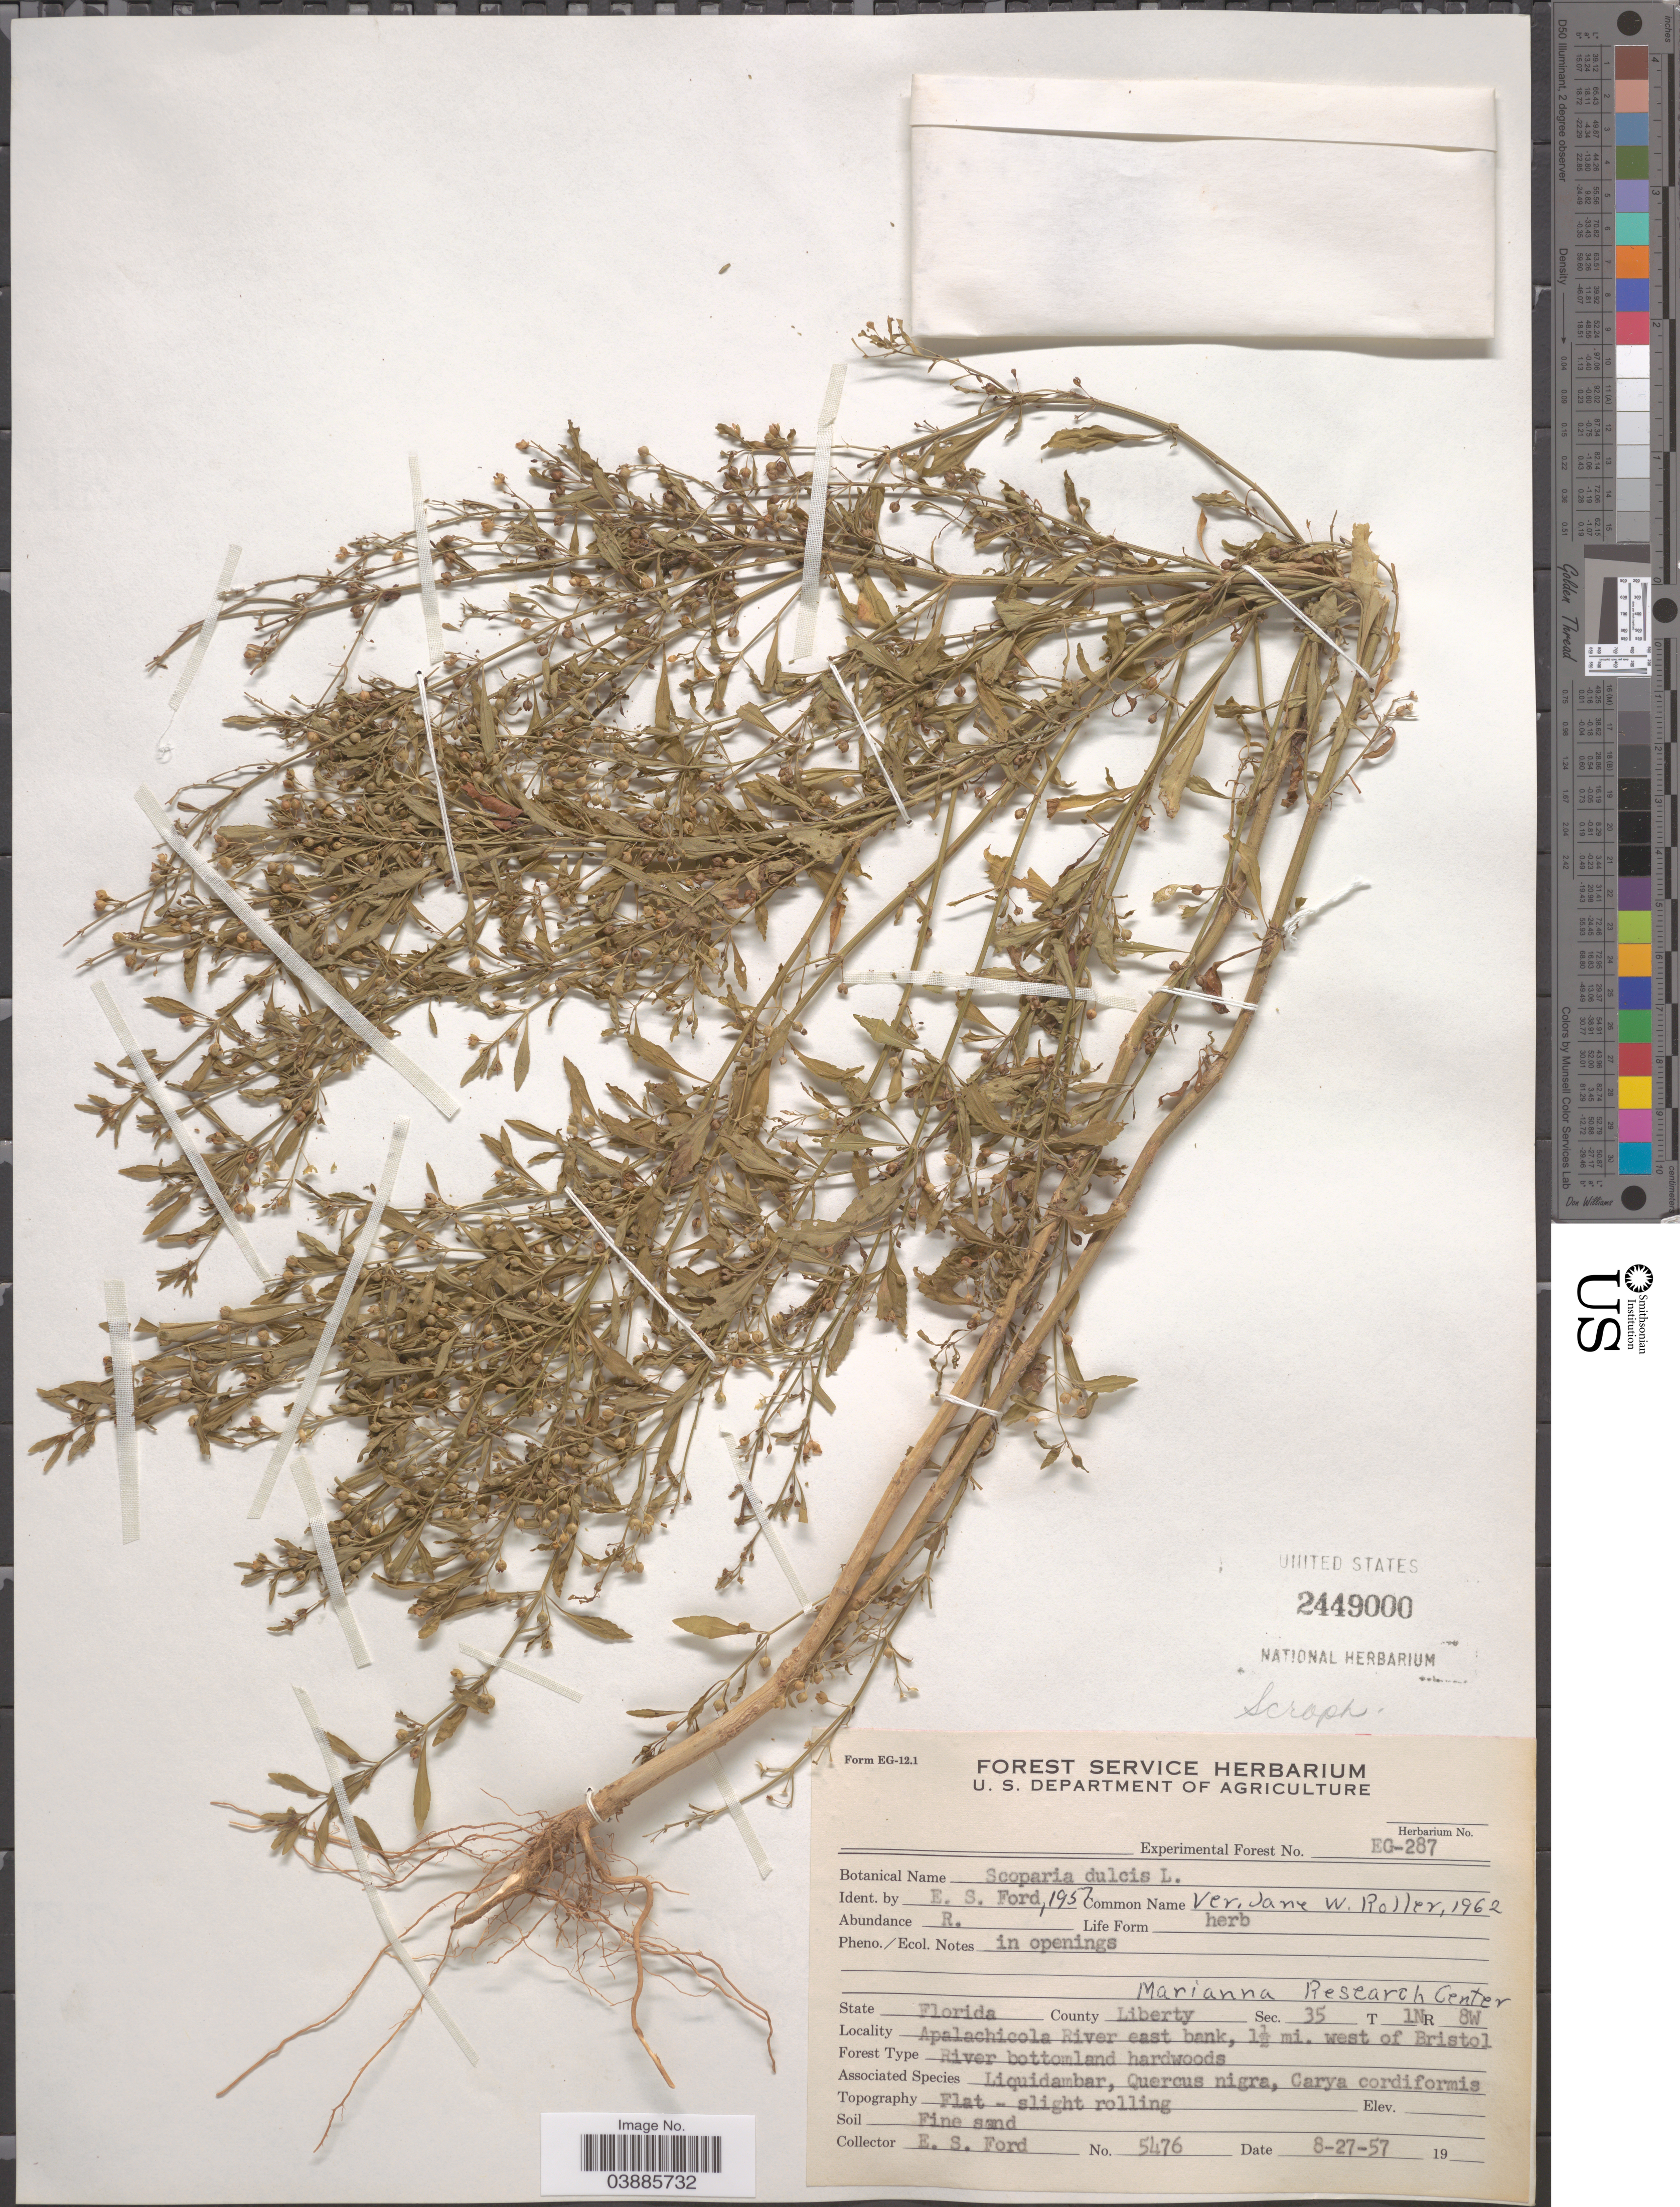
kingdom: Plantae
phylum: Tracheophyta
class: Magnoliopsida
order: Lamiales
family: Plantaginaceae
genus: Scoparia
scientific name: Scoparia dulcis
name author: L.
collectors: E. Ford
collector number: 5476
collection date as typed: Transcribed d/m/y: 27/8/57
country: United States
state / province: Florida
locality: County Liberty. Sec. 35 T 1N R 8W. Apalachicola River east bank, 1½ mi. west of Bristol.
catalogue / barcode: US 2449000